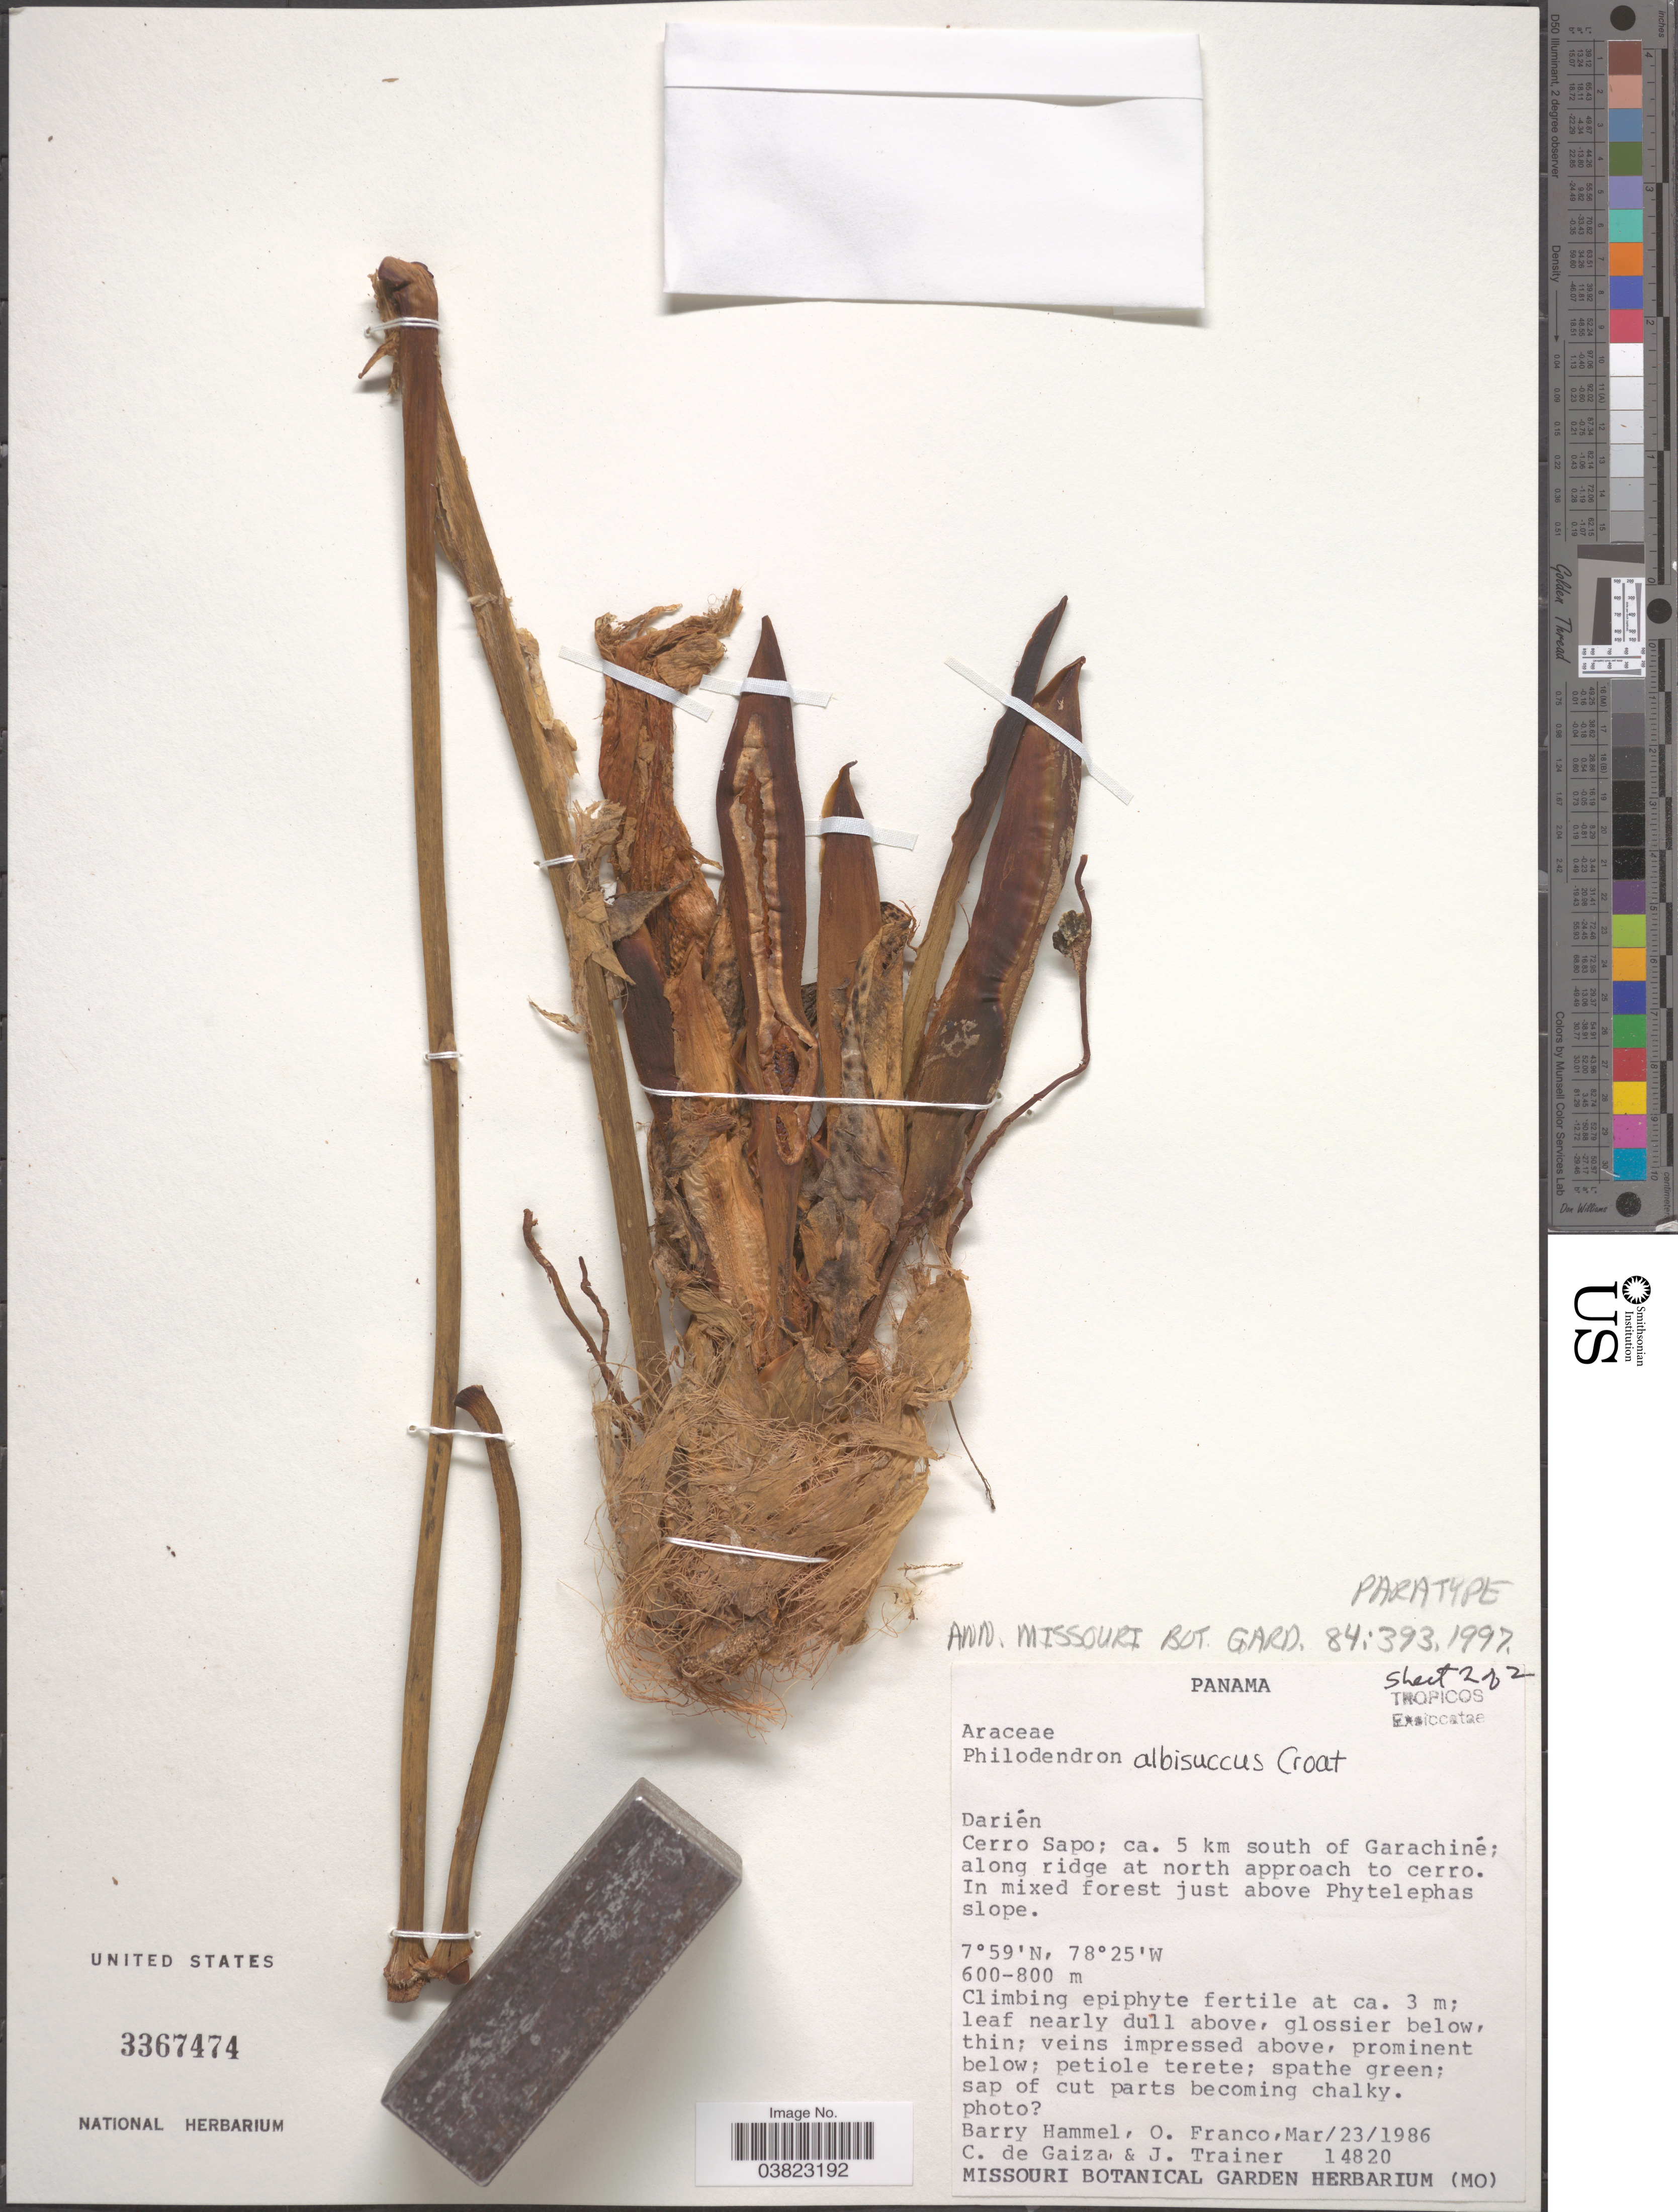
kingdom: Plantae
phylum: Tracheophyta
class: Liliopsida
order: Alismatales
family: Araceae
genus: Philodendron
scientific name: Philodendron albisuccus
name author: Croat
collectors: B. Hammel, O. Franco, C. De Gaiza & J. Trainer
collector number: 14820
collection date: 1986-03-23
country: Panama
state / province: Darien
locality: Cerro Sapo; ca. 5 km south of Garachiné; along ridge at north approach to cerro. In mixed forest just above Phytelephas slope.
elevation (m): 600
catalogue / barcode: US 3367474